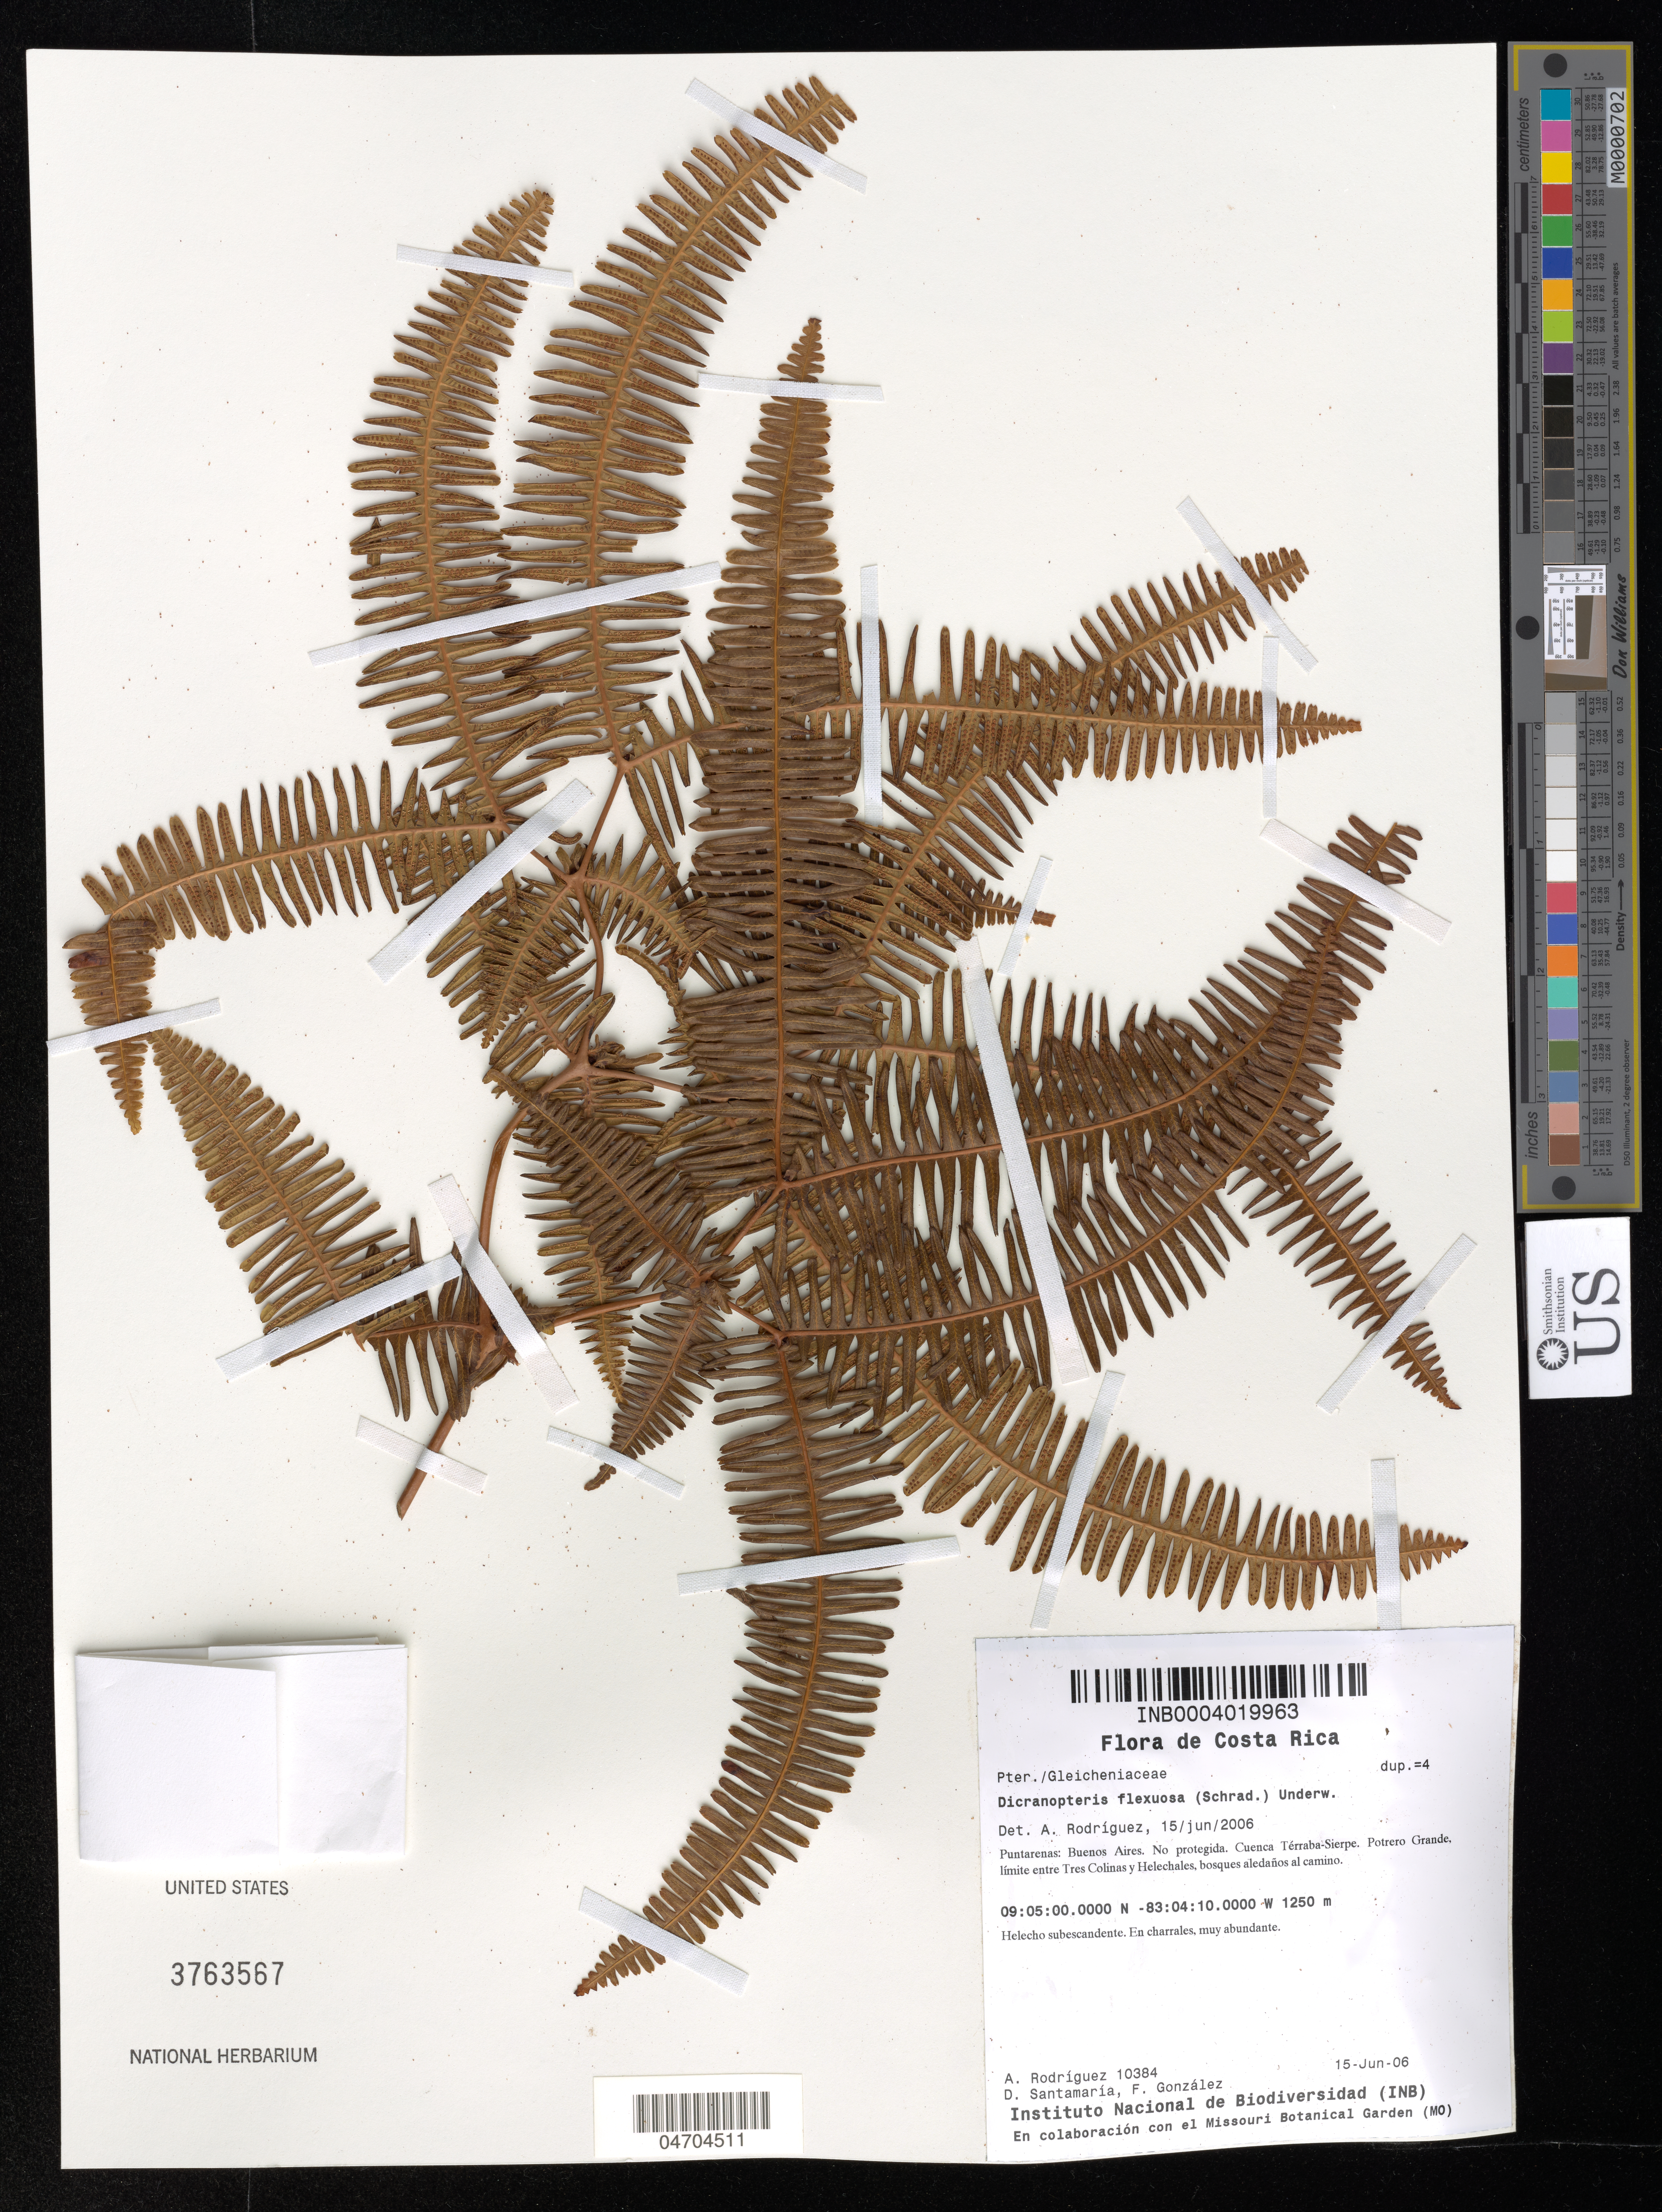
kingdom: Plantae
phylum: Tracheophyta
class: Polypodiopsida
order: Gleicheniales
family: Gleicheniaceae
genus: Dicranopteris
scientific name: Dicranopteris flexuosa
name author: (Schrad.) Underw.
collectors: A. Rodríguez, D. Santamaria & F. González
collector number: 10384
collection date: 2006-06-15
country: Costa Rica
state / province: Puntarenas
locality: Buenos Aires. No protegida. Cuenca Térraba-Sierpe. Potrero Grande, límite entre Tres Colinas y Helechales, bosques aledaños al camino.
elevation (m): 1250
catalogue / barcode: US 3763567